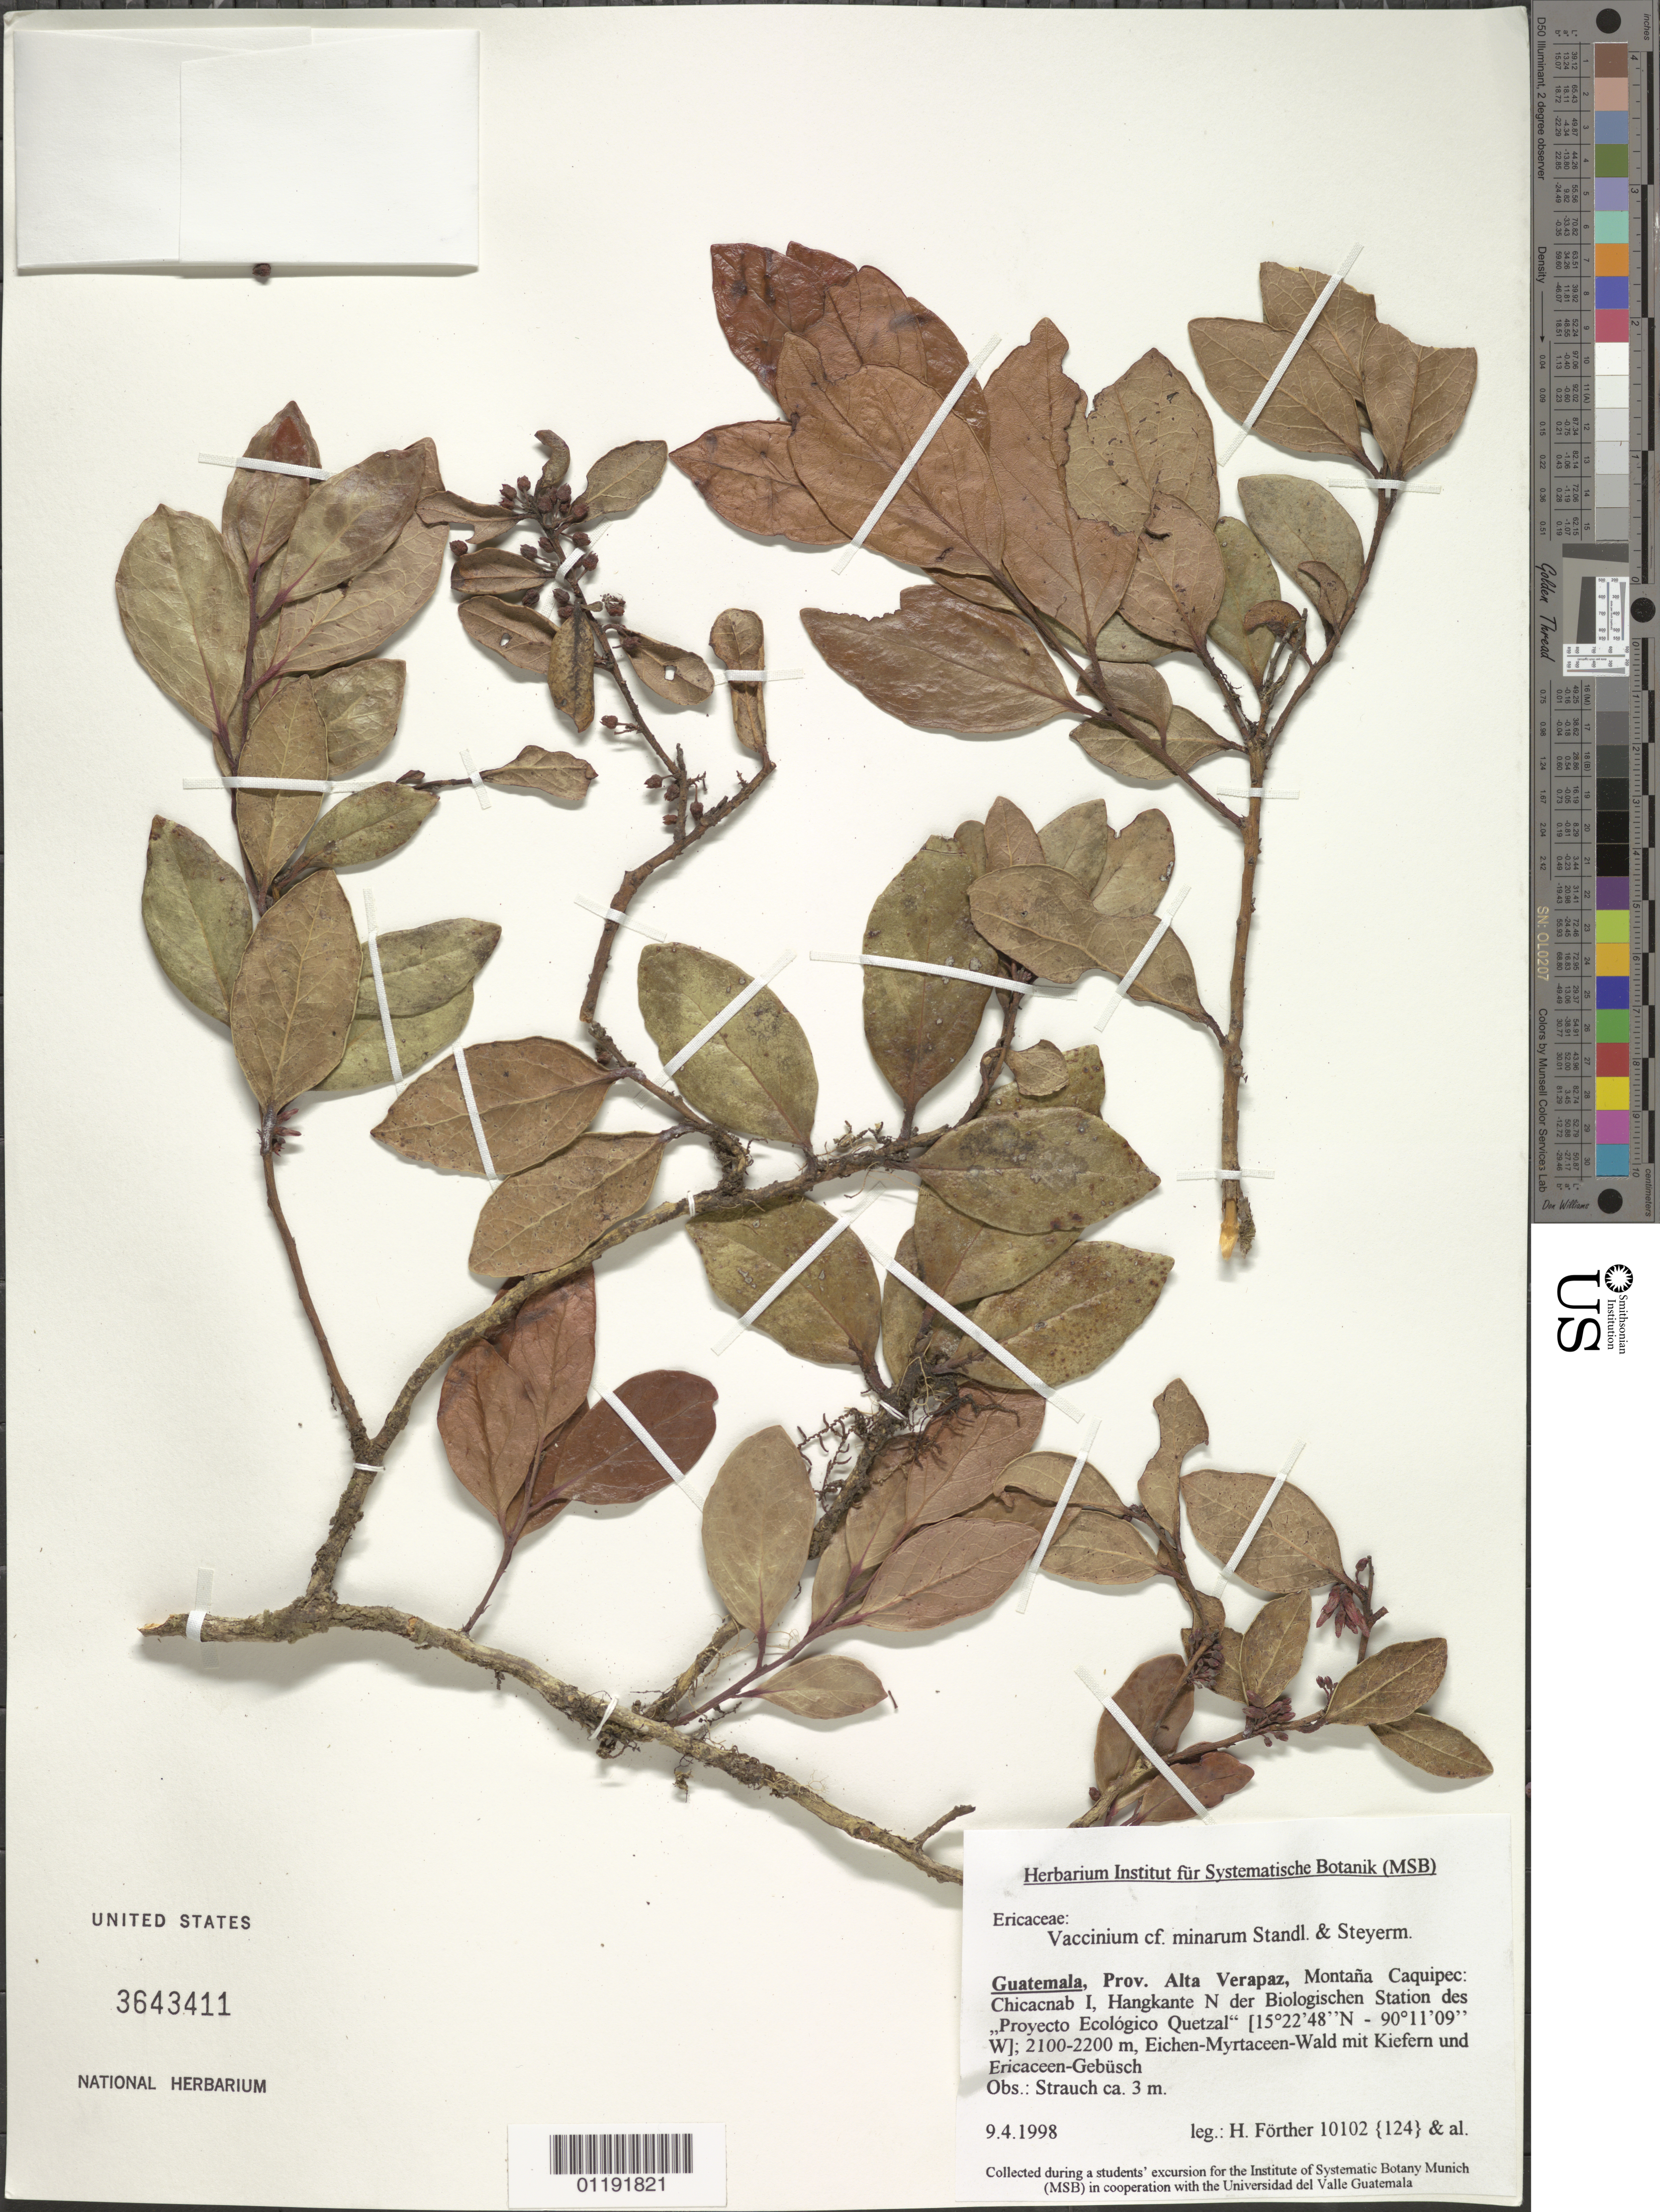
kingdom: Plantae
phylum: Tracheophyta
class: Magnoliopsida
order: Ericales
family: Ericaceae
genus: Vaccinium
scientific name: Vaccinium minarum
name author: Standl. & Steyerm.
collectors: H. Fôrther et al.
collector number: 10102 {124}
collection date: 1998-04-09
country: Guatemala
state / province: Alta Verapaz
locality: Montana Caquipec, N of biological station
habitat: N slope of the Biological Station of the Quetzal Ecology Project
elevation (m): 2100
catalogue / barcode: US 3643411